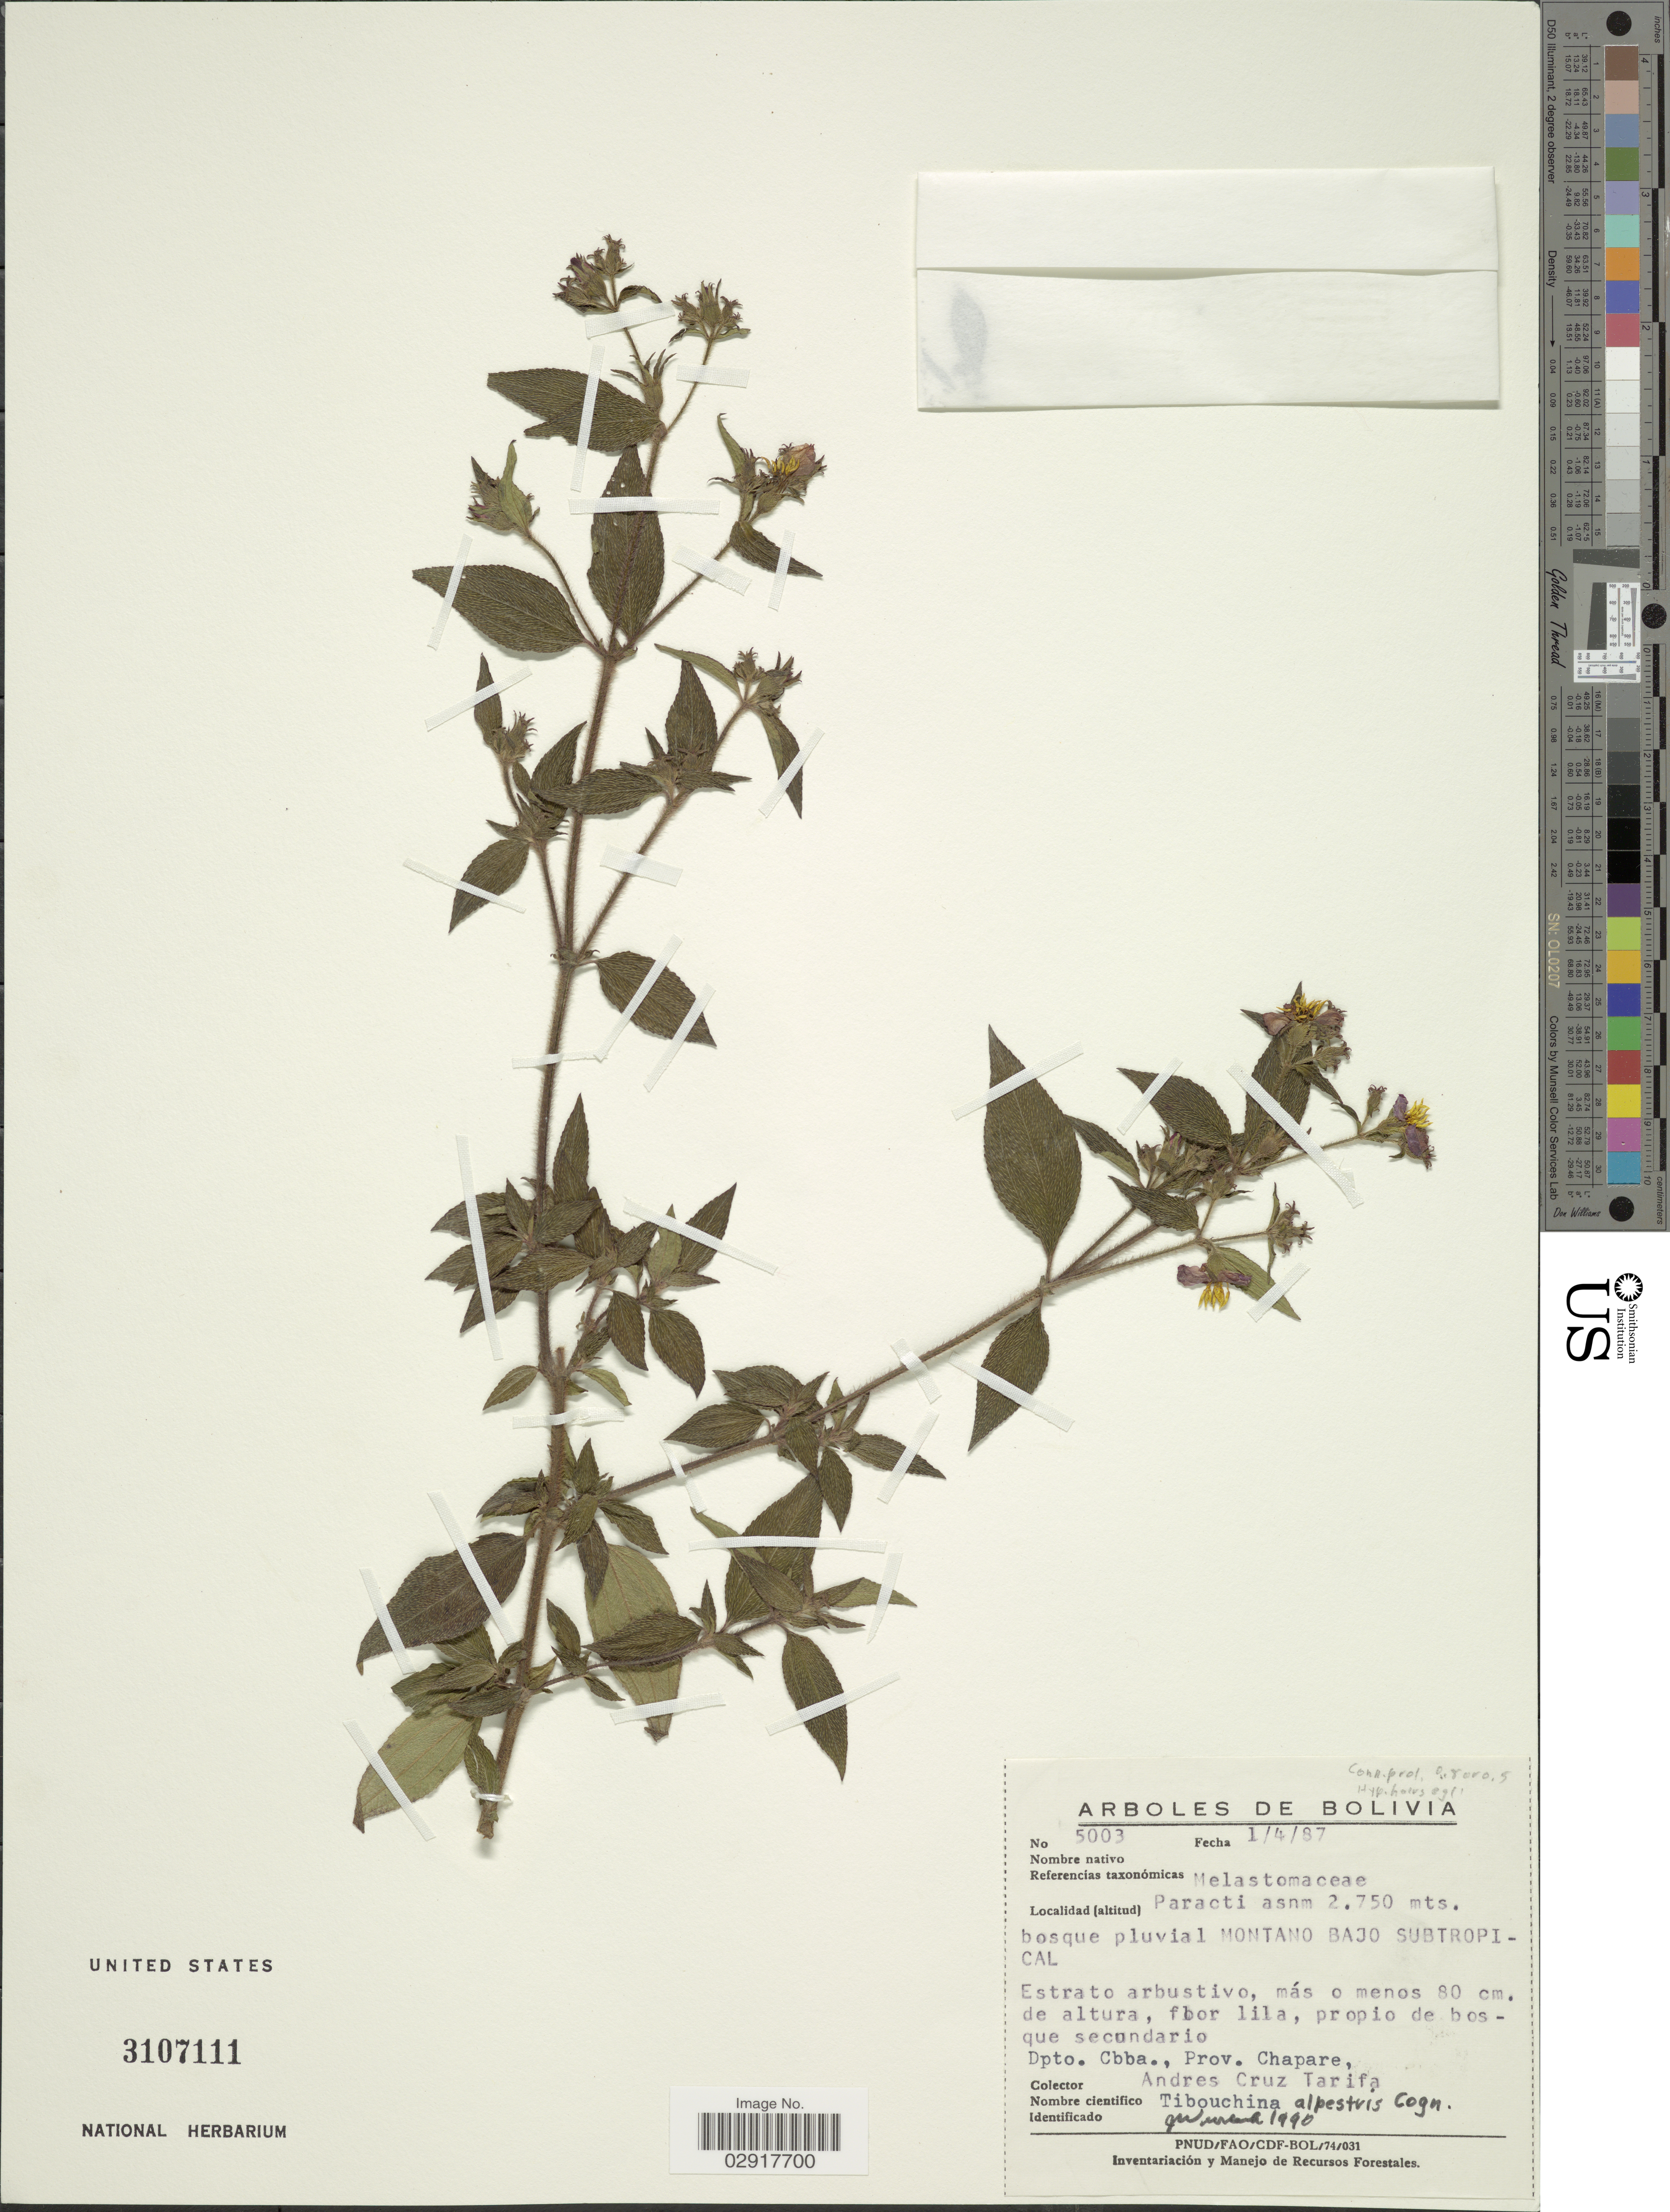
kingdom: Plantae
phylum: Tracheophyta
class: Magnoliopsida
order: Myrtales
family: Melastomataceae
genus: Chaetogastra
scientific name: Chaetogastra brachyphylla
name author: (Gleason) P.J.F. Guim. & Michelang.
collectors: A. Cruz Tarifa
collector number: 5003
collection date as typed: Transcribed d/m/y: 1/4/87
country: Bolivia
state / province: Cochabamba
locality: Paracti. Bosque pluvial Montano Bajo Subtropical. Dpto. Cbba., Prov. Chapare.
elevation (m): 2750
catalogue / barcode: US 3107111